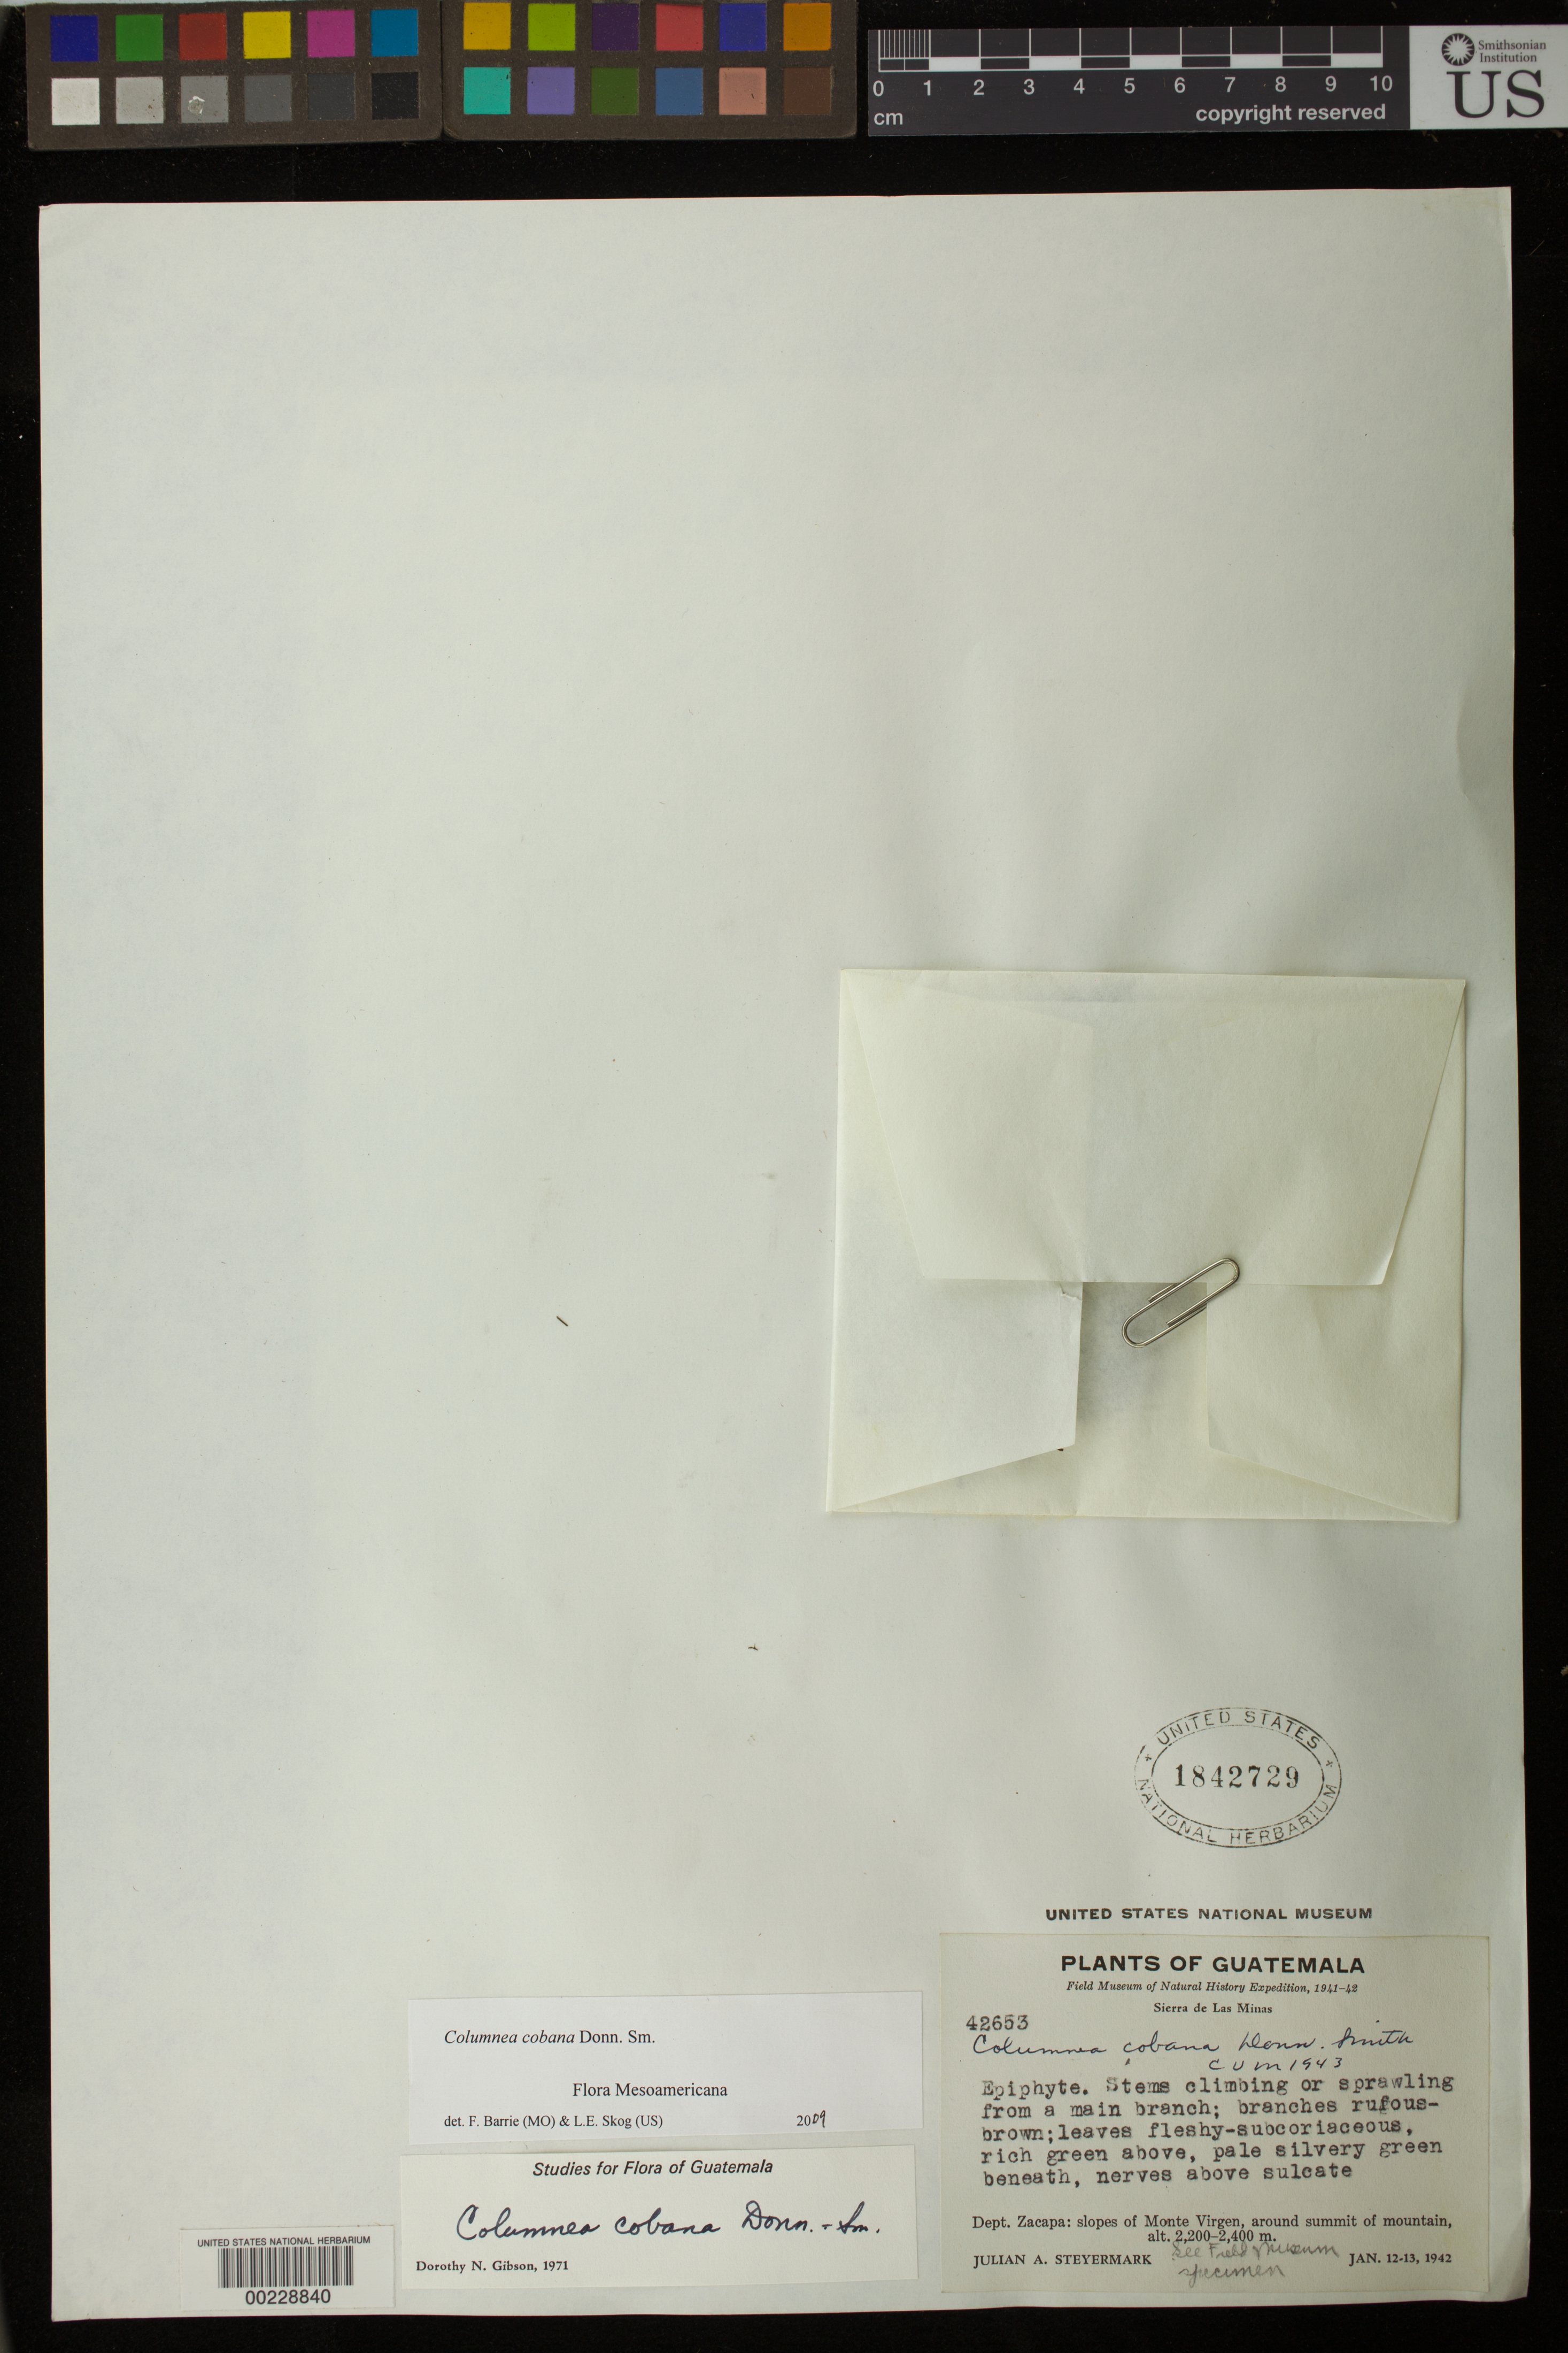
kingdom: Plantae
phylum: Tracheophyta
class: Magnoliopsida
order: Lamiales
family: Gesneriaceae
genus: Columnea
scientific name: Columnea cobana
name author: Donn. Sm.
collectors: J. Steyermark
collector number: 42653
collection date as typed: Jan 1942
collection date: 1942-01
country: Guatemala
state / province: Zacapa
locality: Slopes of Monte Virgen, around summit of mountain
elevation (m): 2200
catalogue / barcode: US 1842729